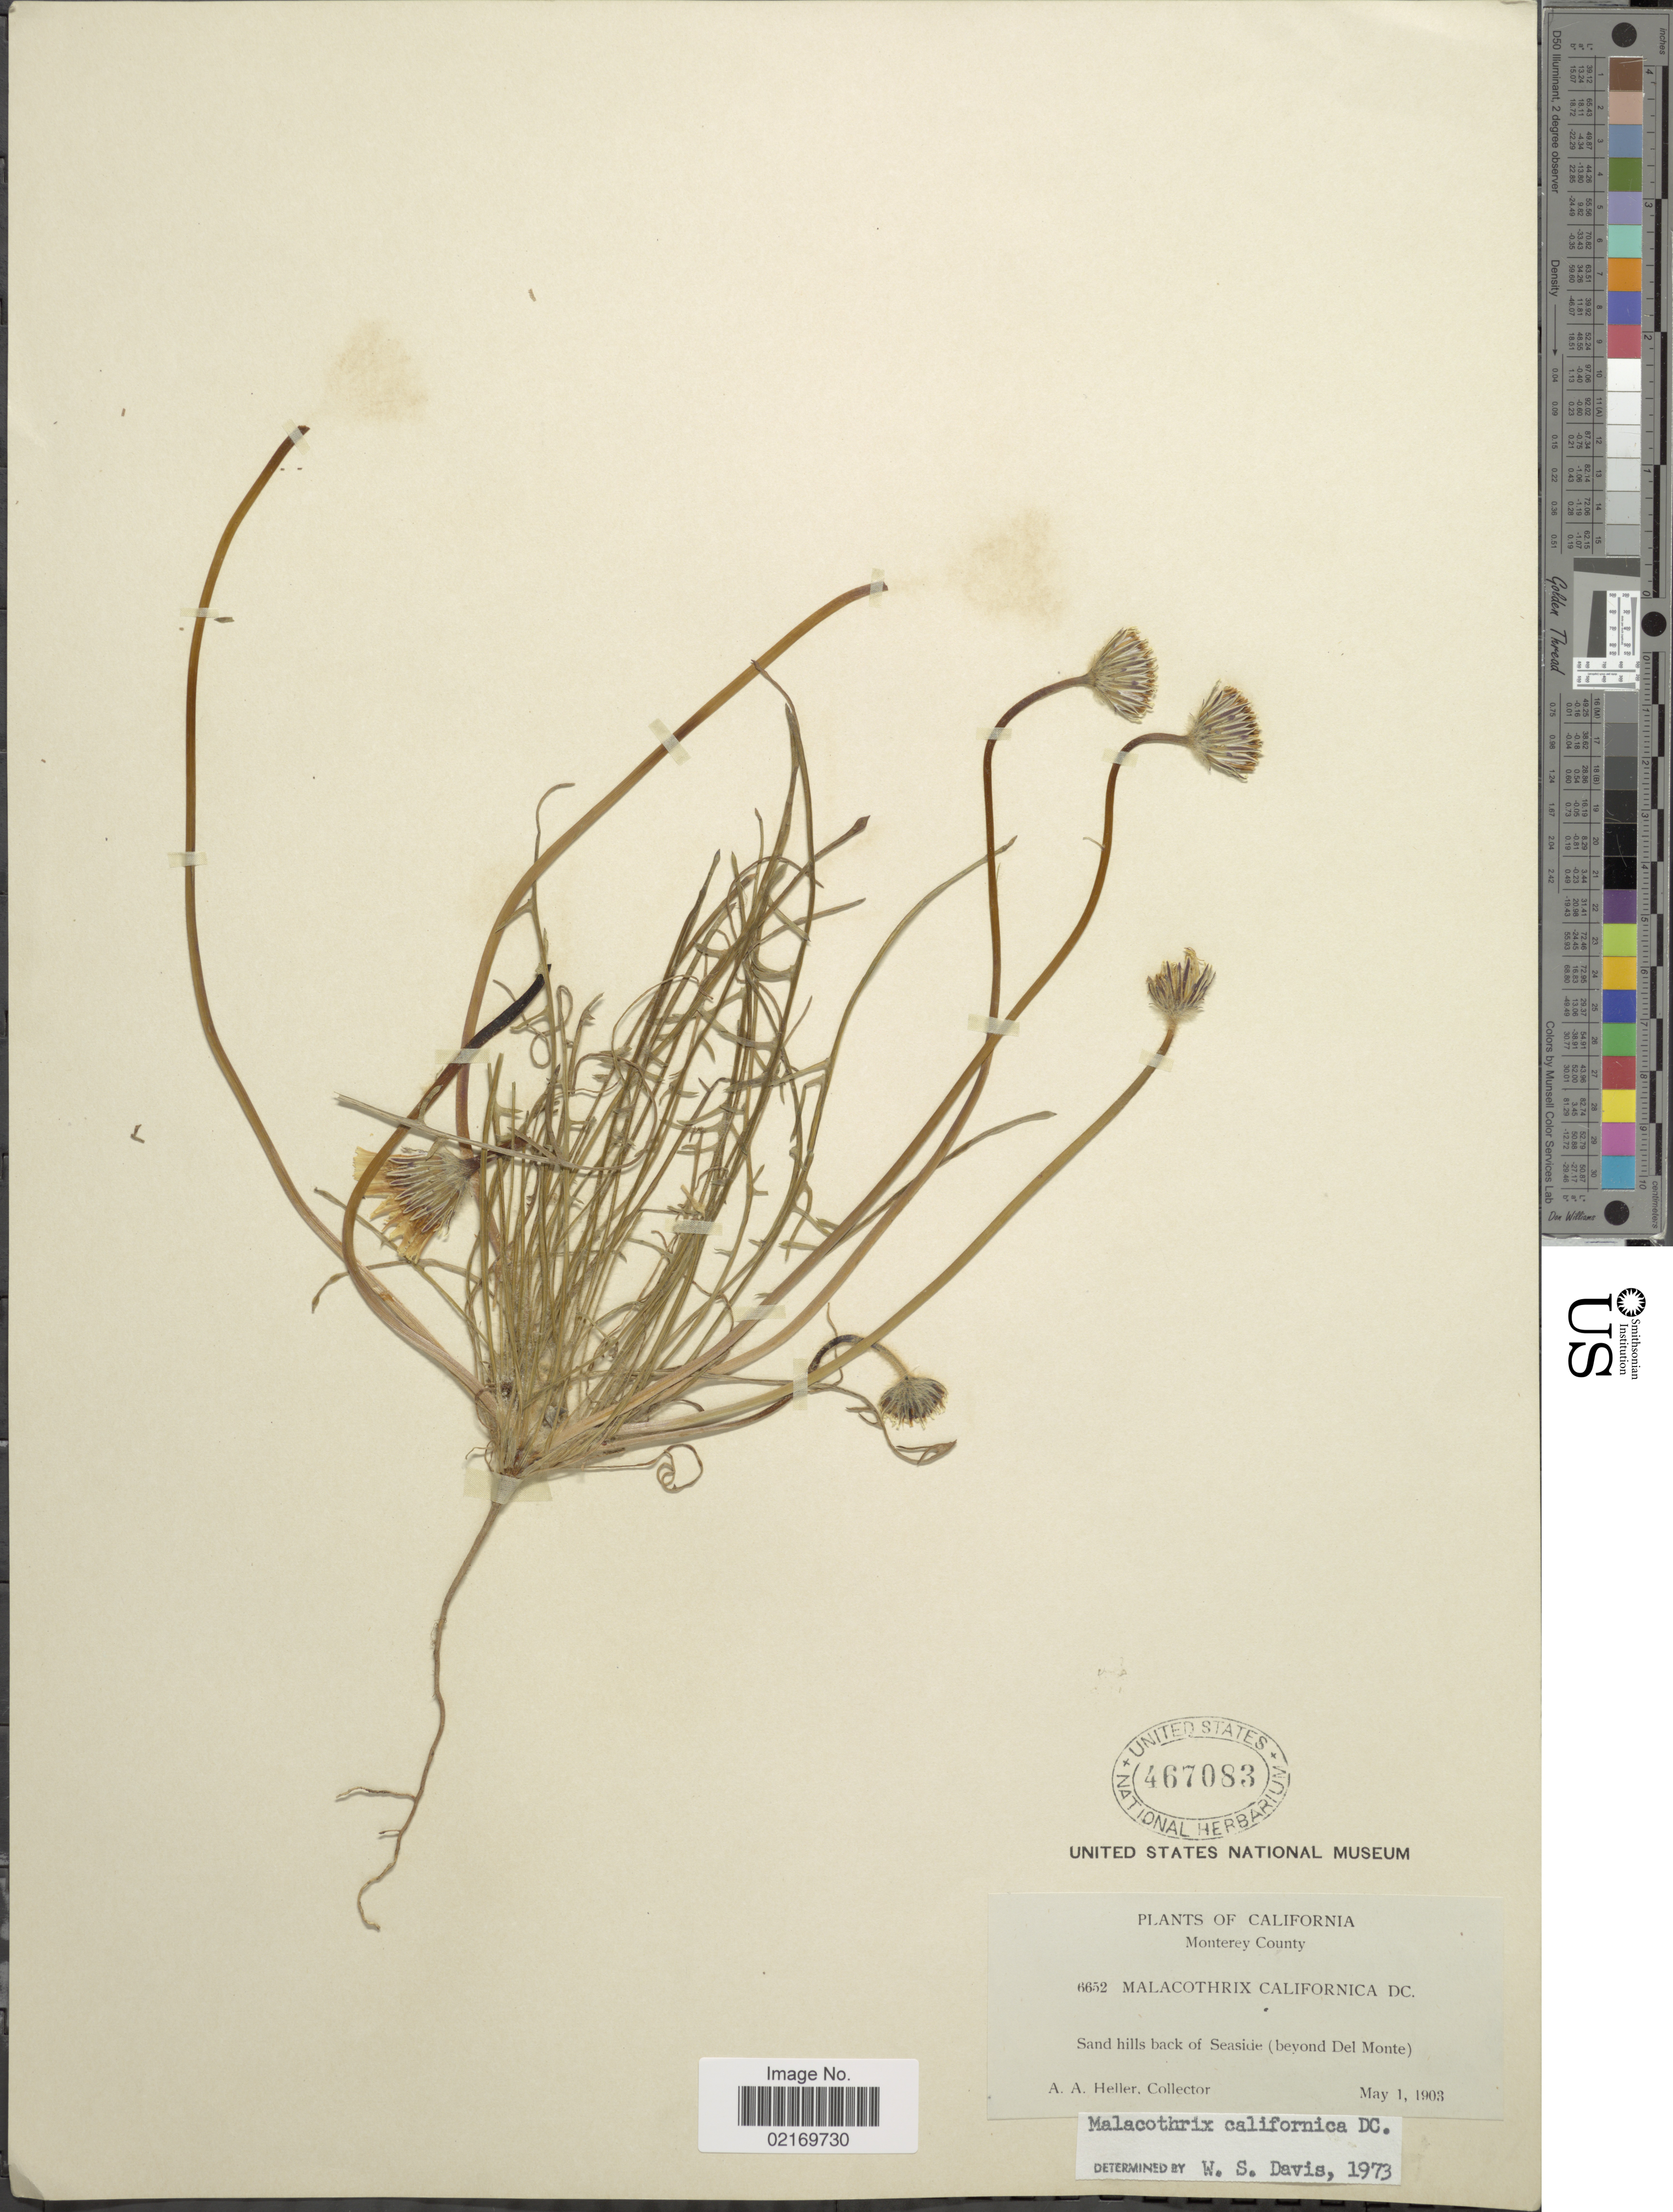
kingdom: Plantae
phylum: Tracheophyta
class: Magnoliopsida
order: Asterales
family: Asteraceae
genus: Malacothrix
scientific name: Malacothrix californica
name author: DC.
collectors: A. A. Heller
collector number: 6652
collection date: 1903-05-01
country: United States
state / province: California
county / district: Monterey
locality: Monterey County, back of Seaside (beyond Del Monte)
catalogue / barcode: US 467083